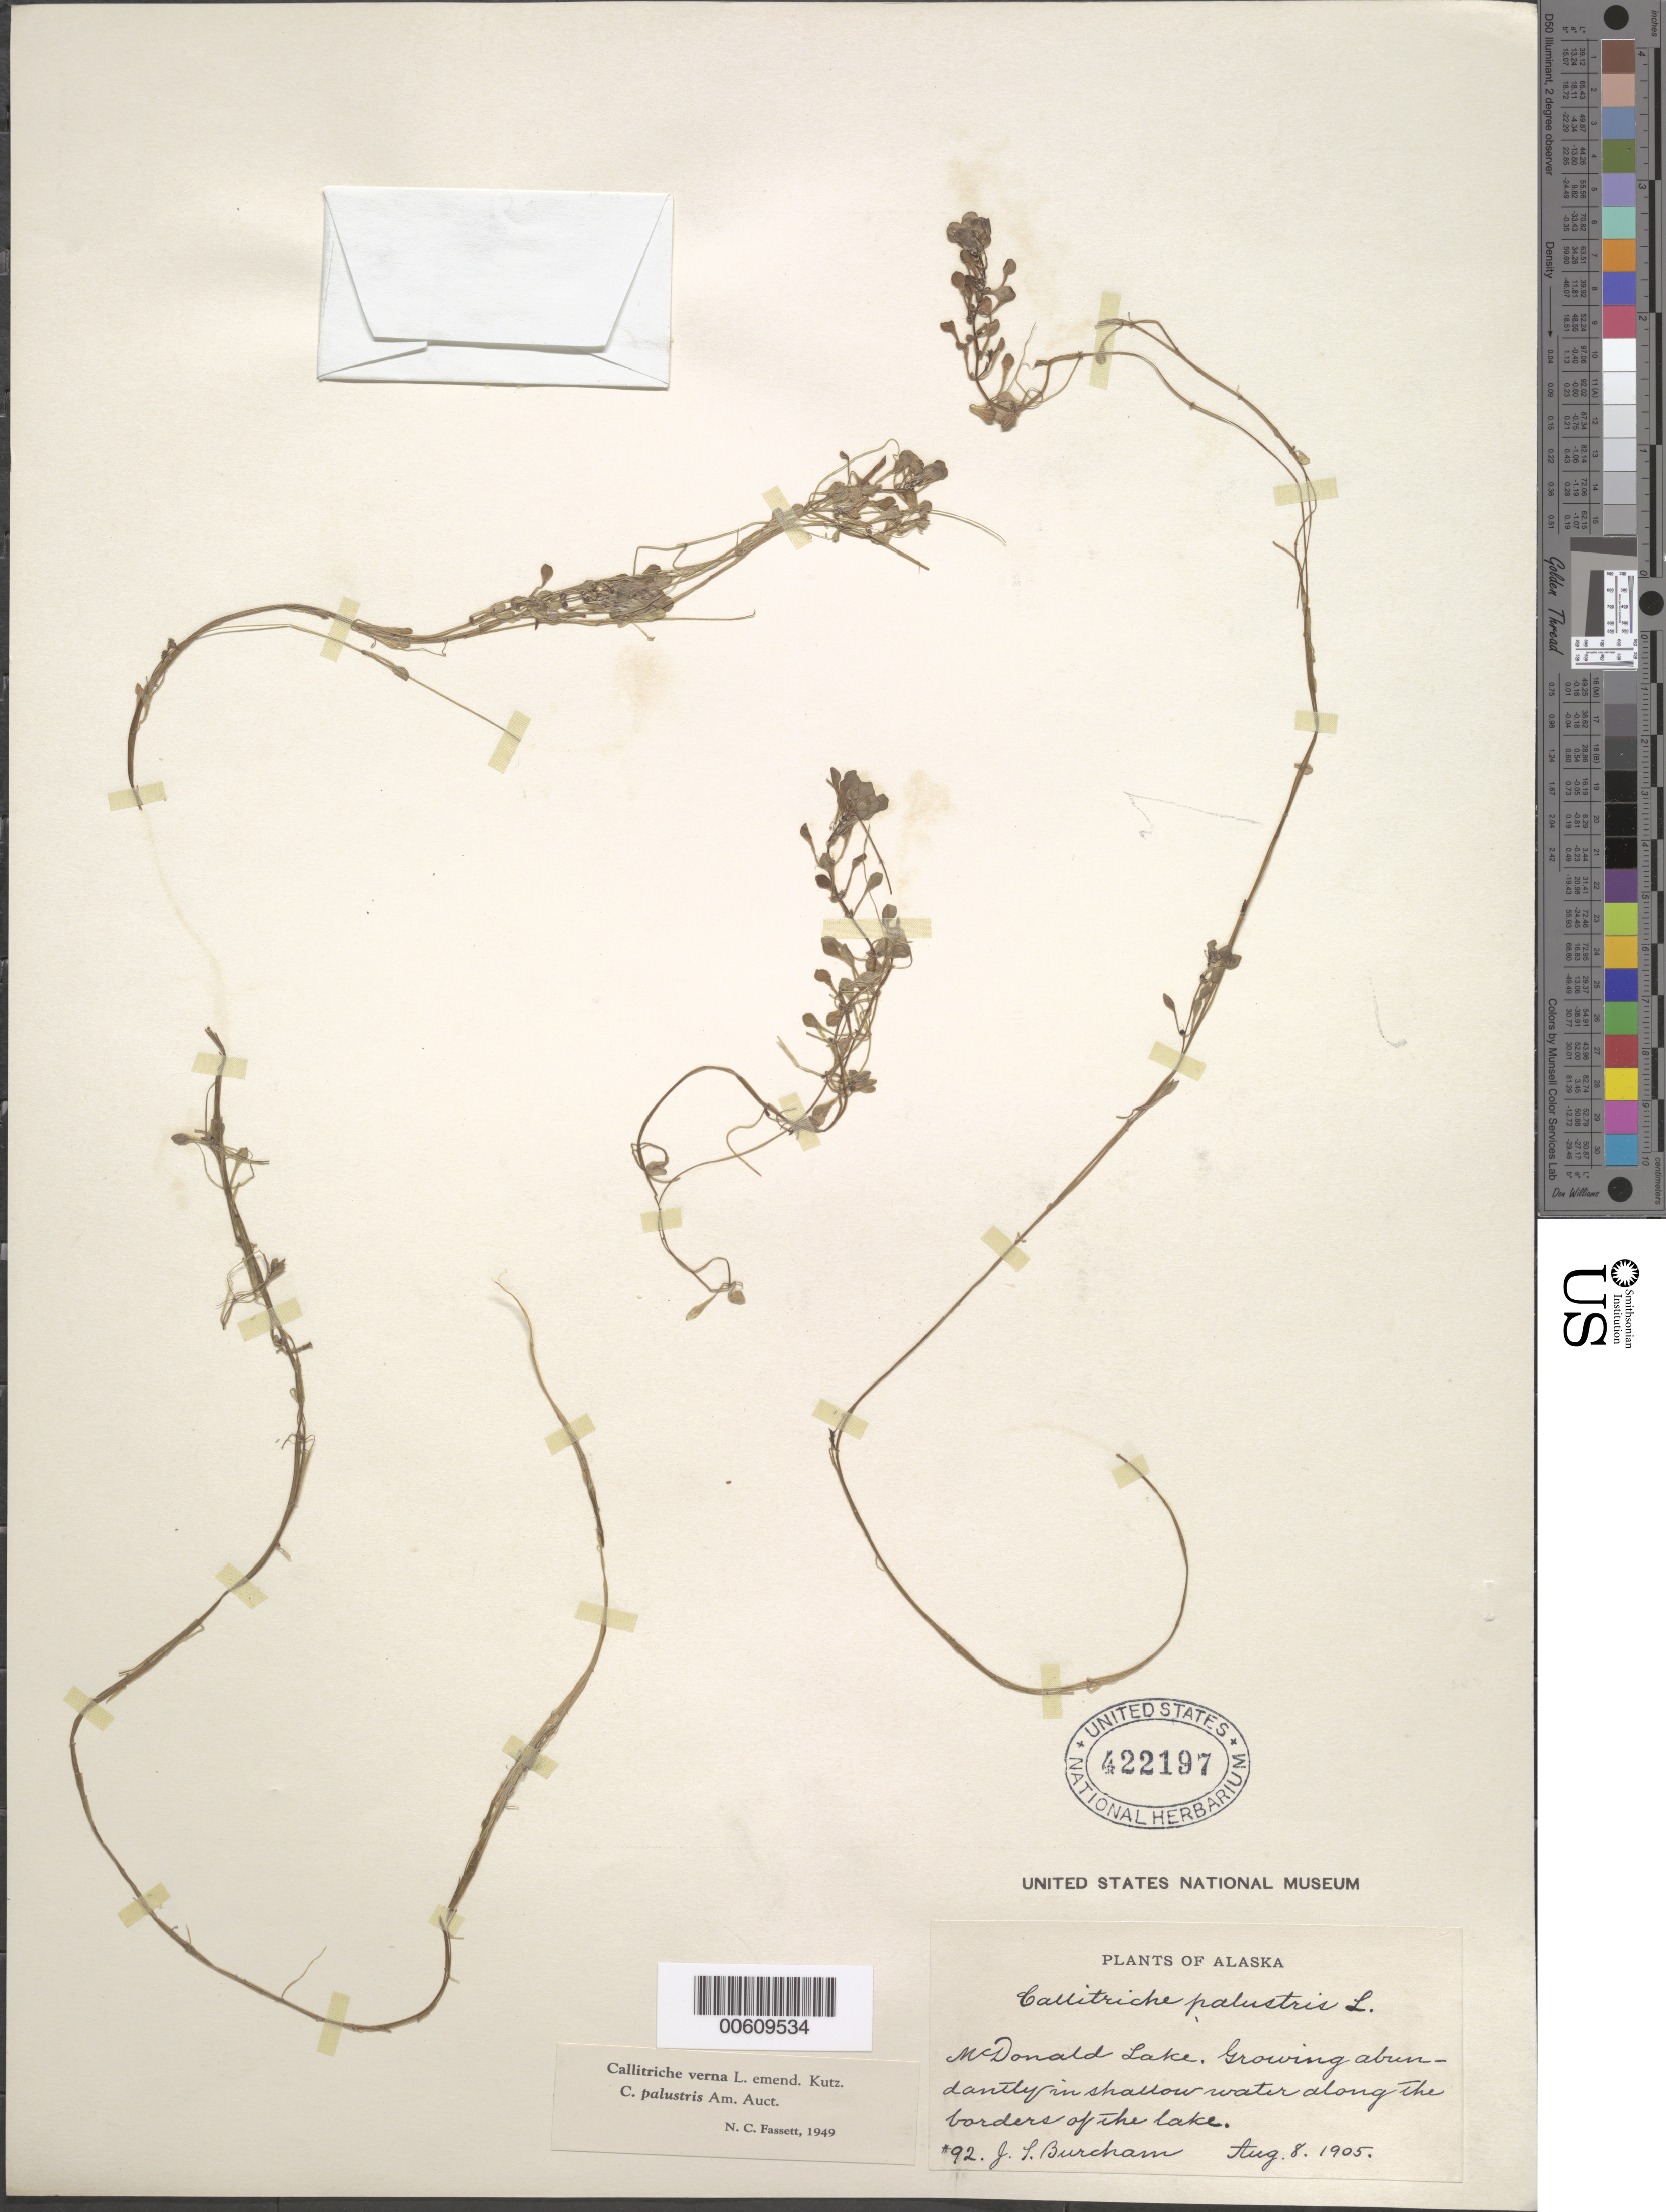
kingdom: Plantae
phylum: Tracheophyta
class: Magnoliopsida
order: Lamiales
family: Plantaginaceae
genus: Callitriche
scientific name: Callitriche verna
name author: L.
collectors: J. Burcham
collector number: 92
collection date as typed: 08 Aug 1905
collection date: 1905-08-08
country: United States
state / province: Alaska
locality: McDonald Lake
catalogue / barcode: US 422197